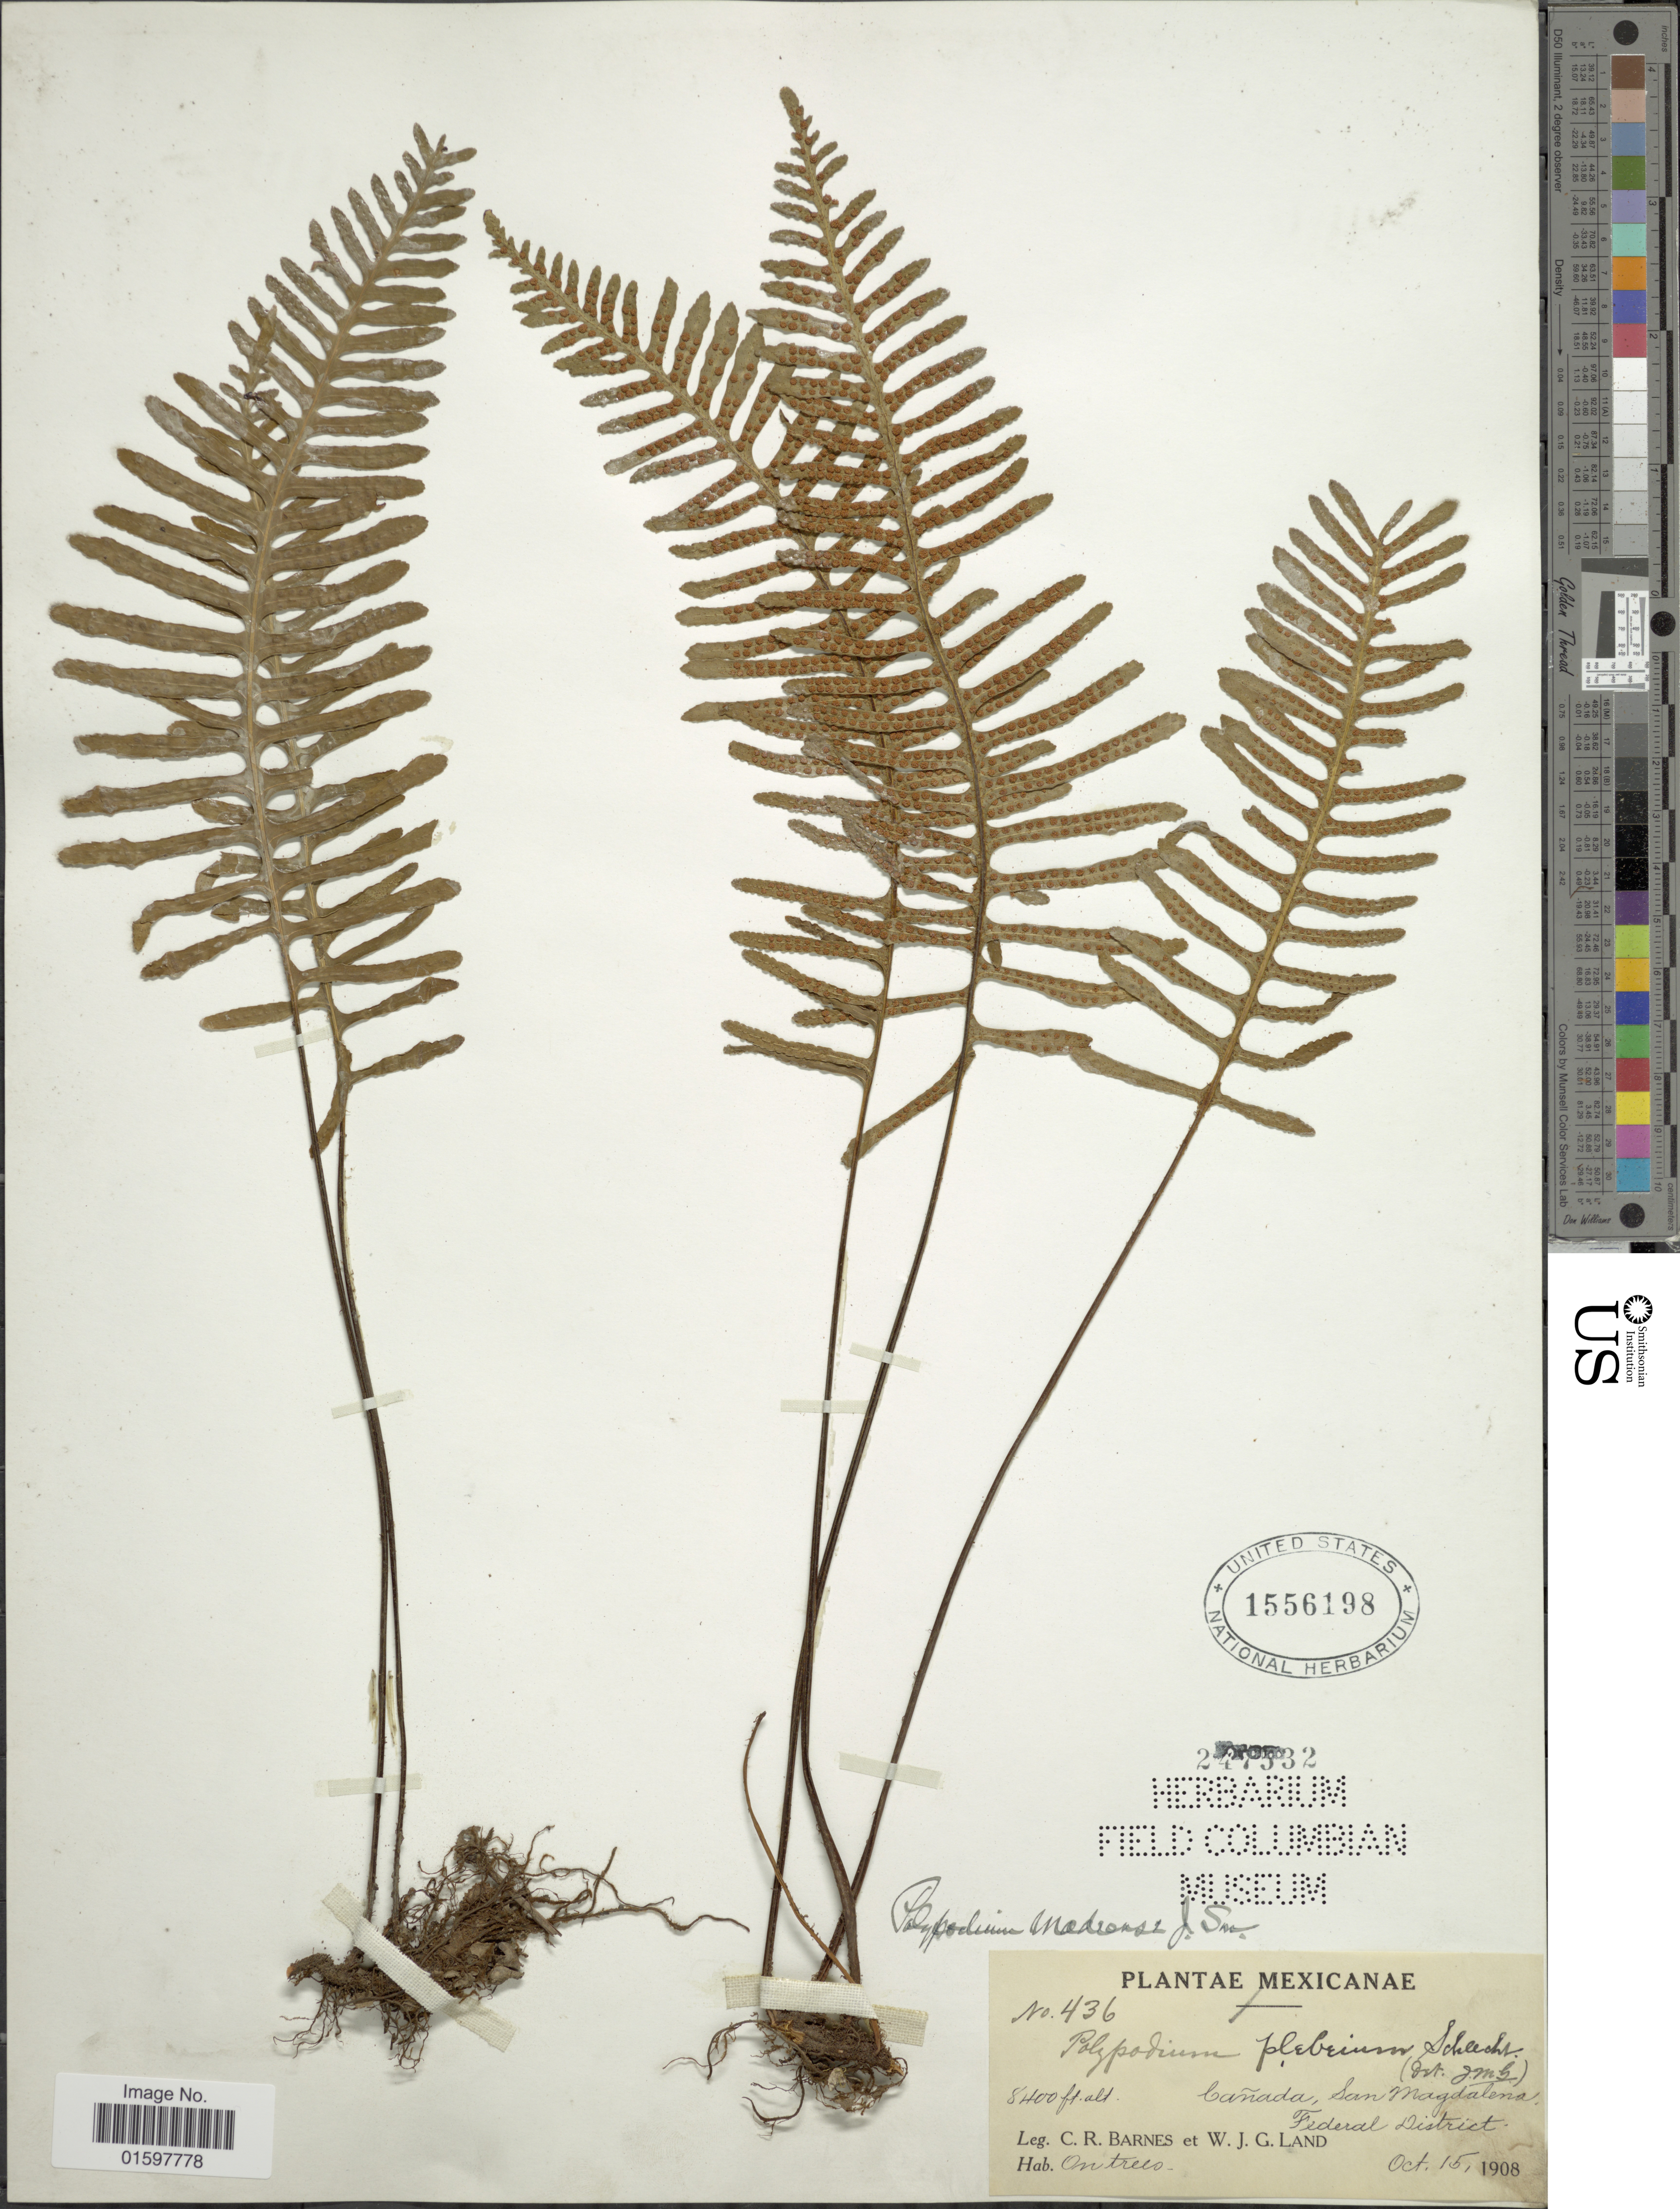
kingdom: Plantae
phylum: Tracheophyta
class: Polypodiopsida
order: Polypodiales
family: Polypodiaceae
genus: Pleopeltis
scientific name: Pleopeltis madrense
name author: (J. Sm.) A.R. Sm. & Tejero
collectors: C. R. Barnes & W. J. G. Land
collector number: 436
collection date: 1908-10-15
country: Mexico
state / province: Distrito Federal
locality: Cañada, San Magdalena.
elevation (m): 2560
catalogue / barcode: US 1556198